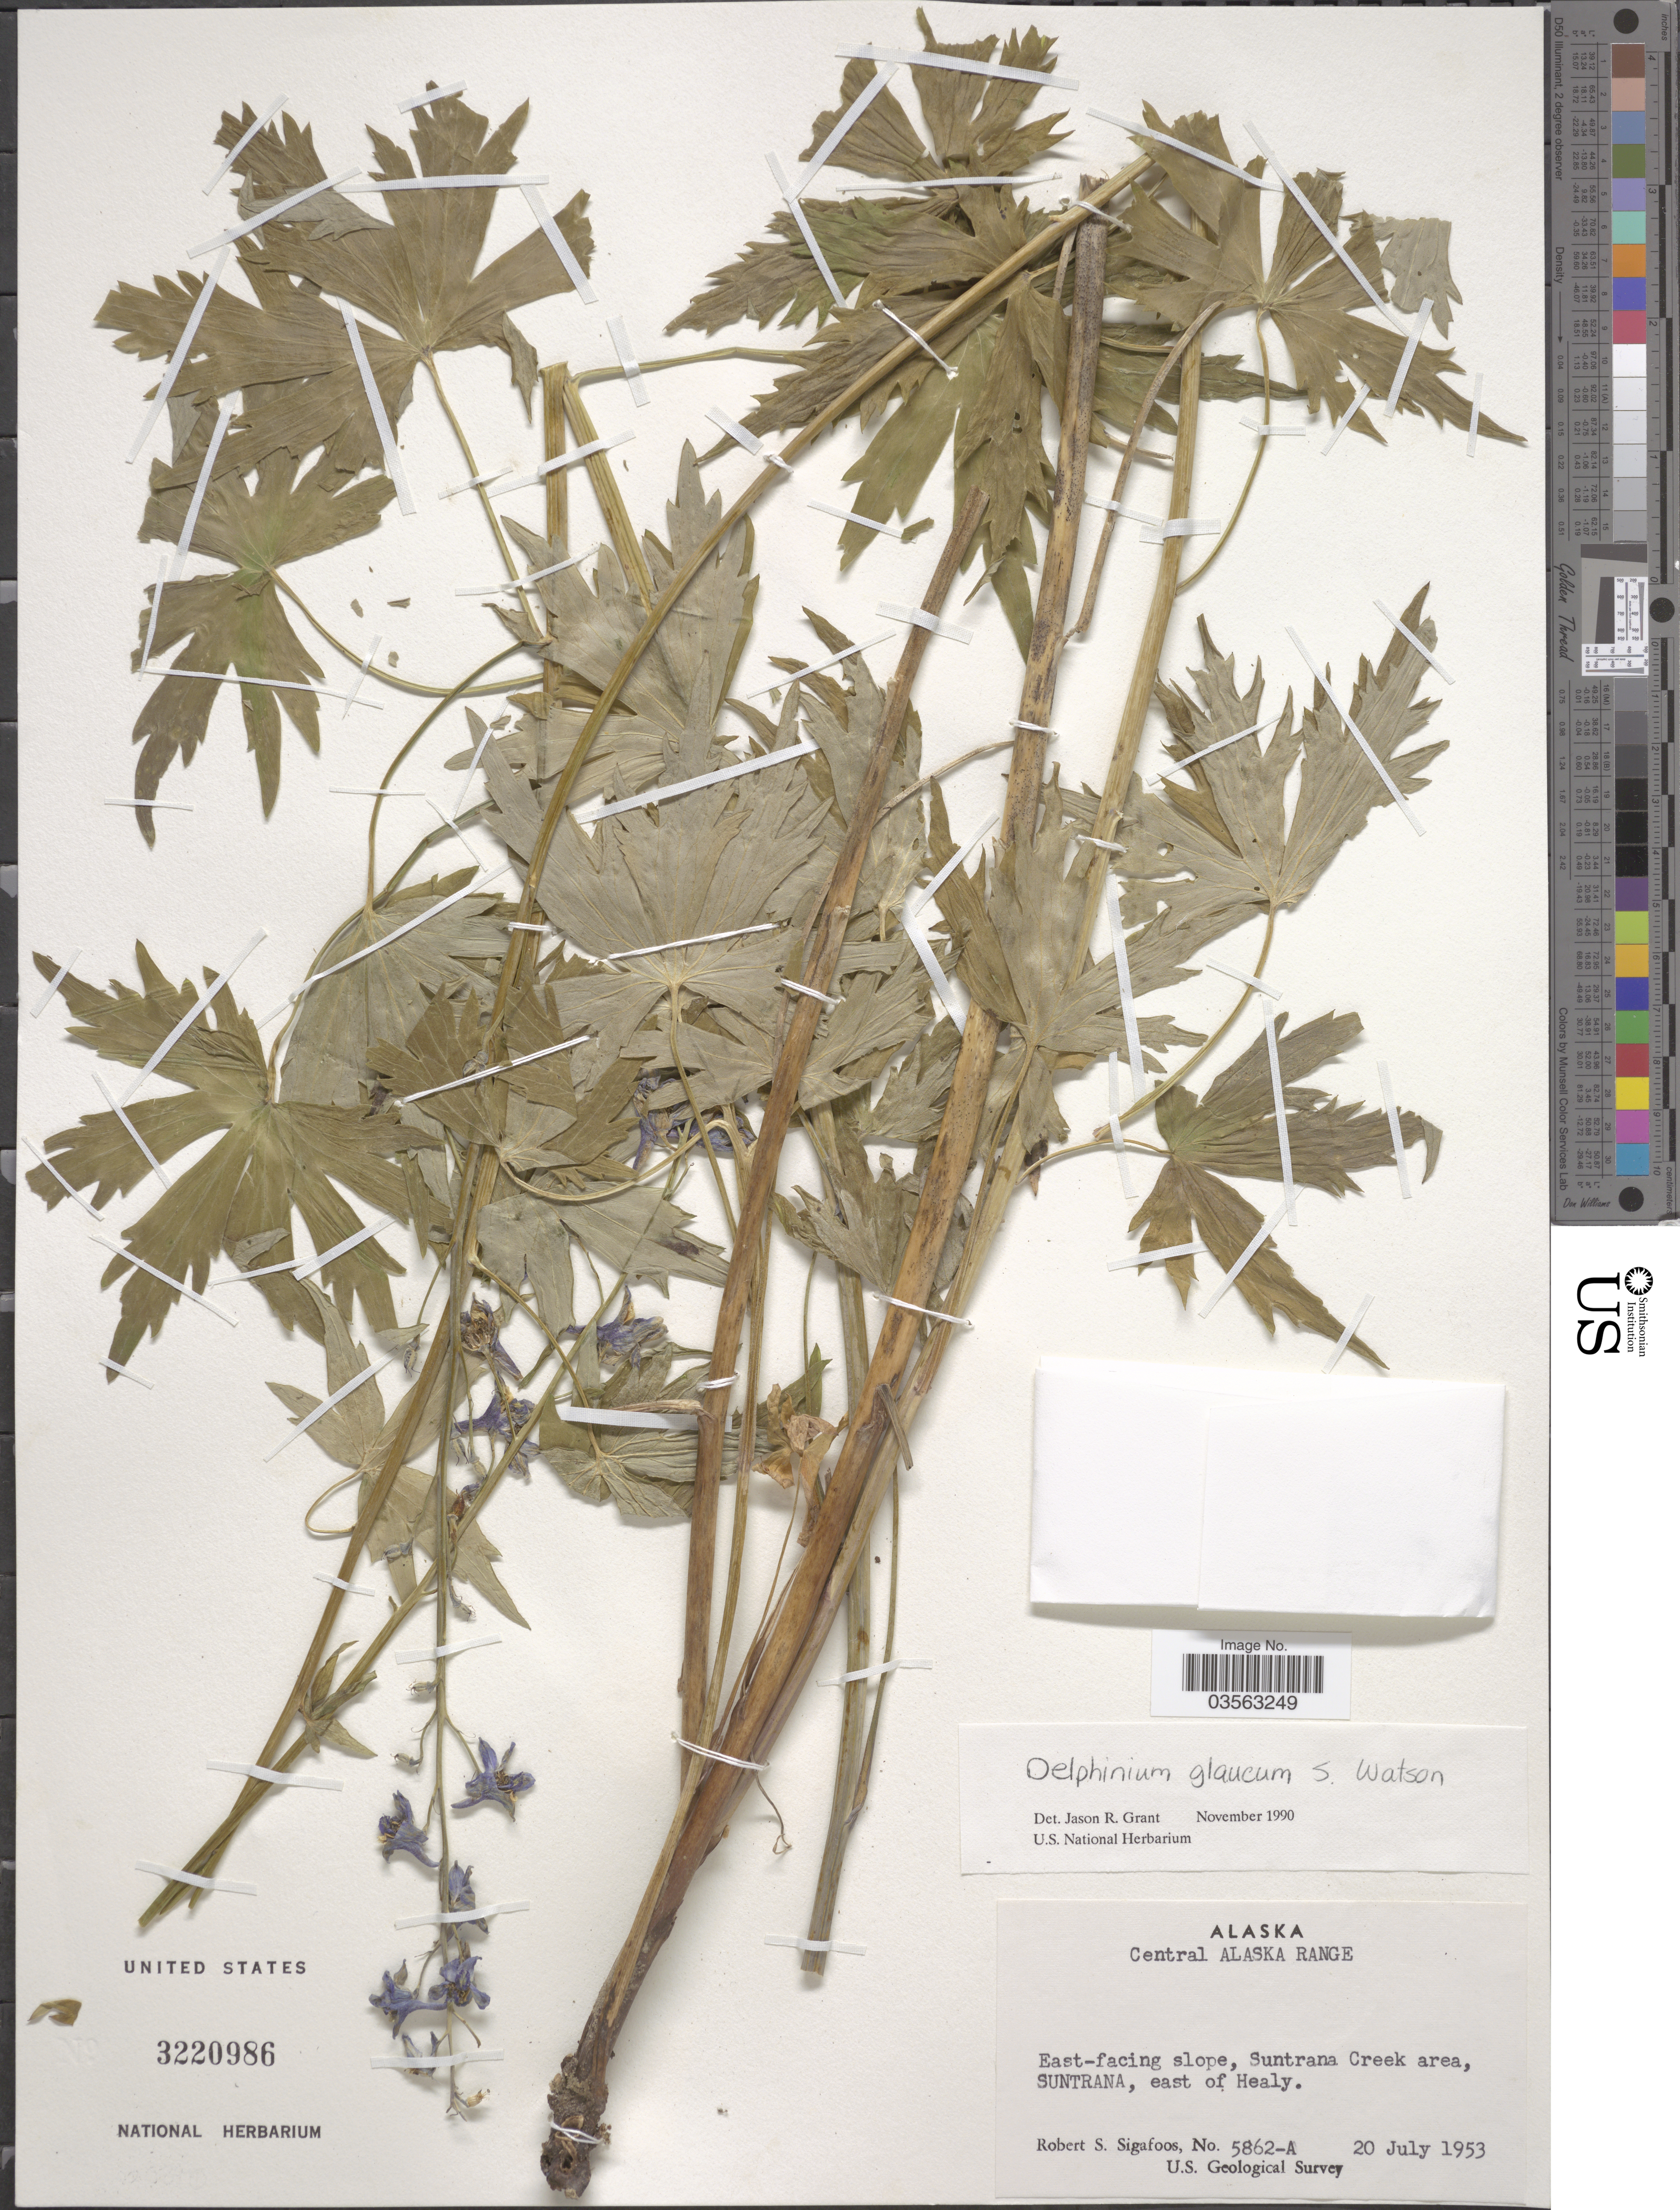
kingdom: Plantae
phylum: Tracheophyta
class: Magnoliopsida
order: Ranunculales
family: Ranunculaceae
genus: Delphinium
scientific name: Delphinium glaucum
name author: S. Watson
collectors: R. Sigafoos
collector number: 5862-A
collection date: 1953-07-20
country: United States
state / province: Alaska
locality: Central Alaska Range. East-facing slope, Suntrana Creek area, Suntrana, east of Healy.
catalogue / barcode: US 3220986